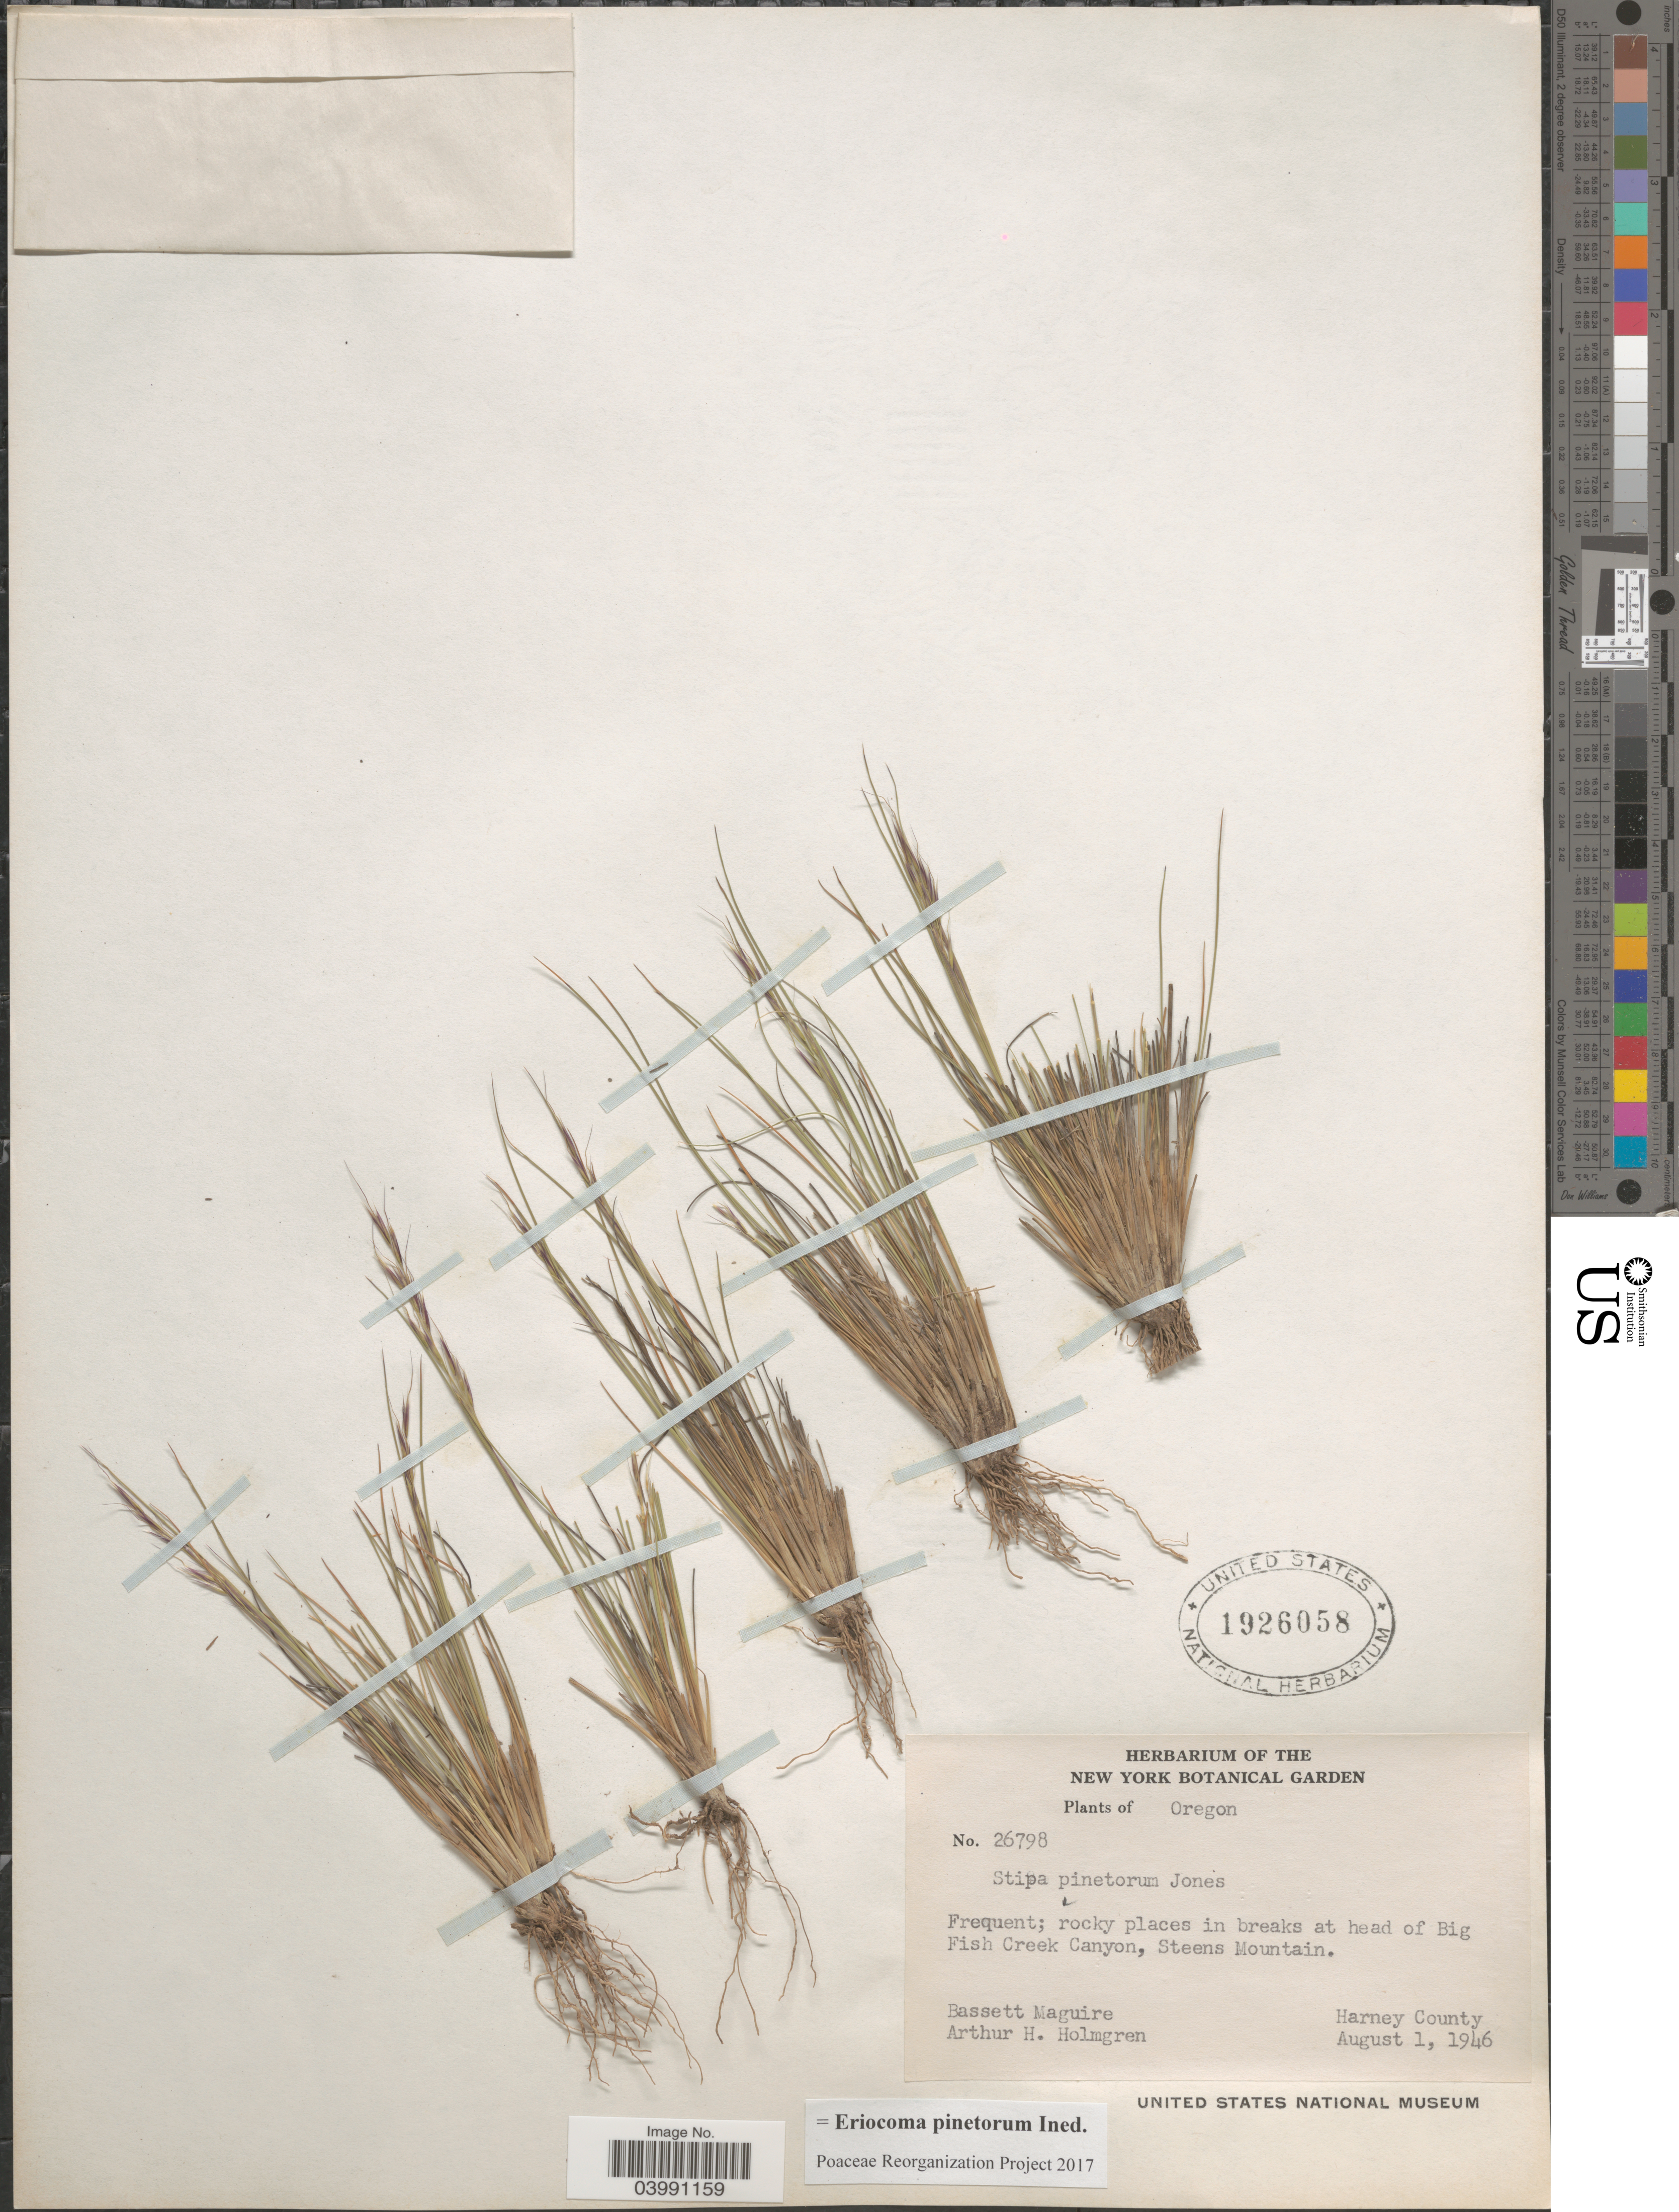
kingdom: Plantae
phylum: Tracheophyta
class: Liliopsida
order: Poales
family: Poaceae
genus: Eriocoma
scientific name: Eriocoma pinetorum ined.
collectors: B. Maguire & A. H. Holmgren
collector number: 26798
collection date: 1946-08-01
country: United States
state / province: Oregon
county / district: Harney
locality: Frequent; rocky places in breaks at head of Big Fish Creek Canyon, Steens Mountain. Harney County.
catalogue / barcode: US 1926058